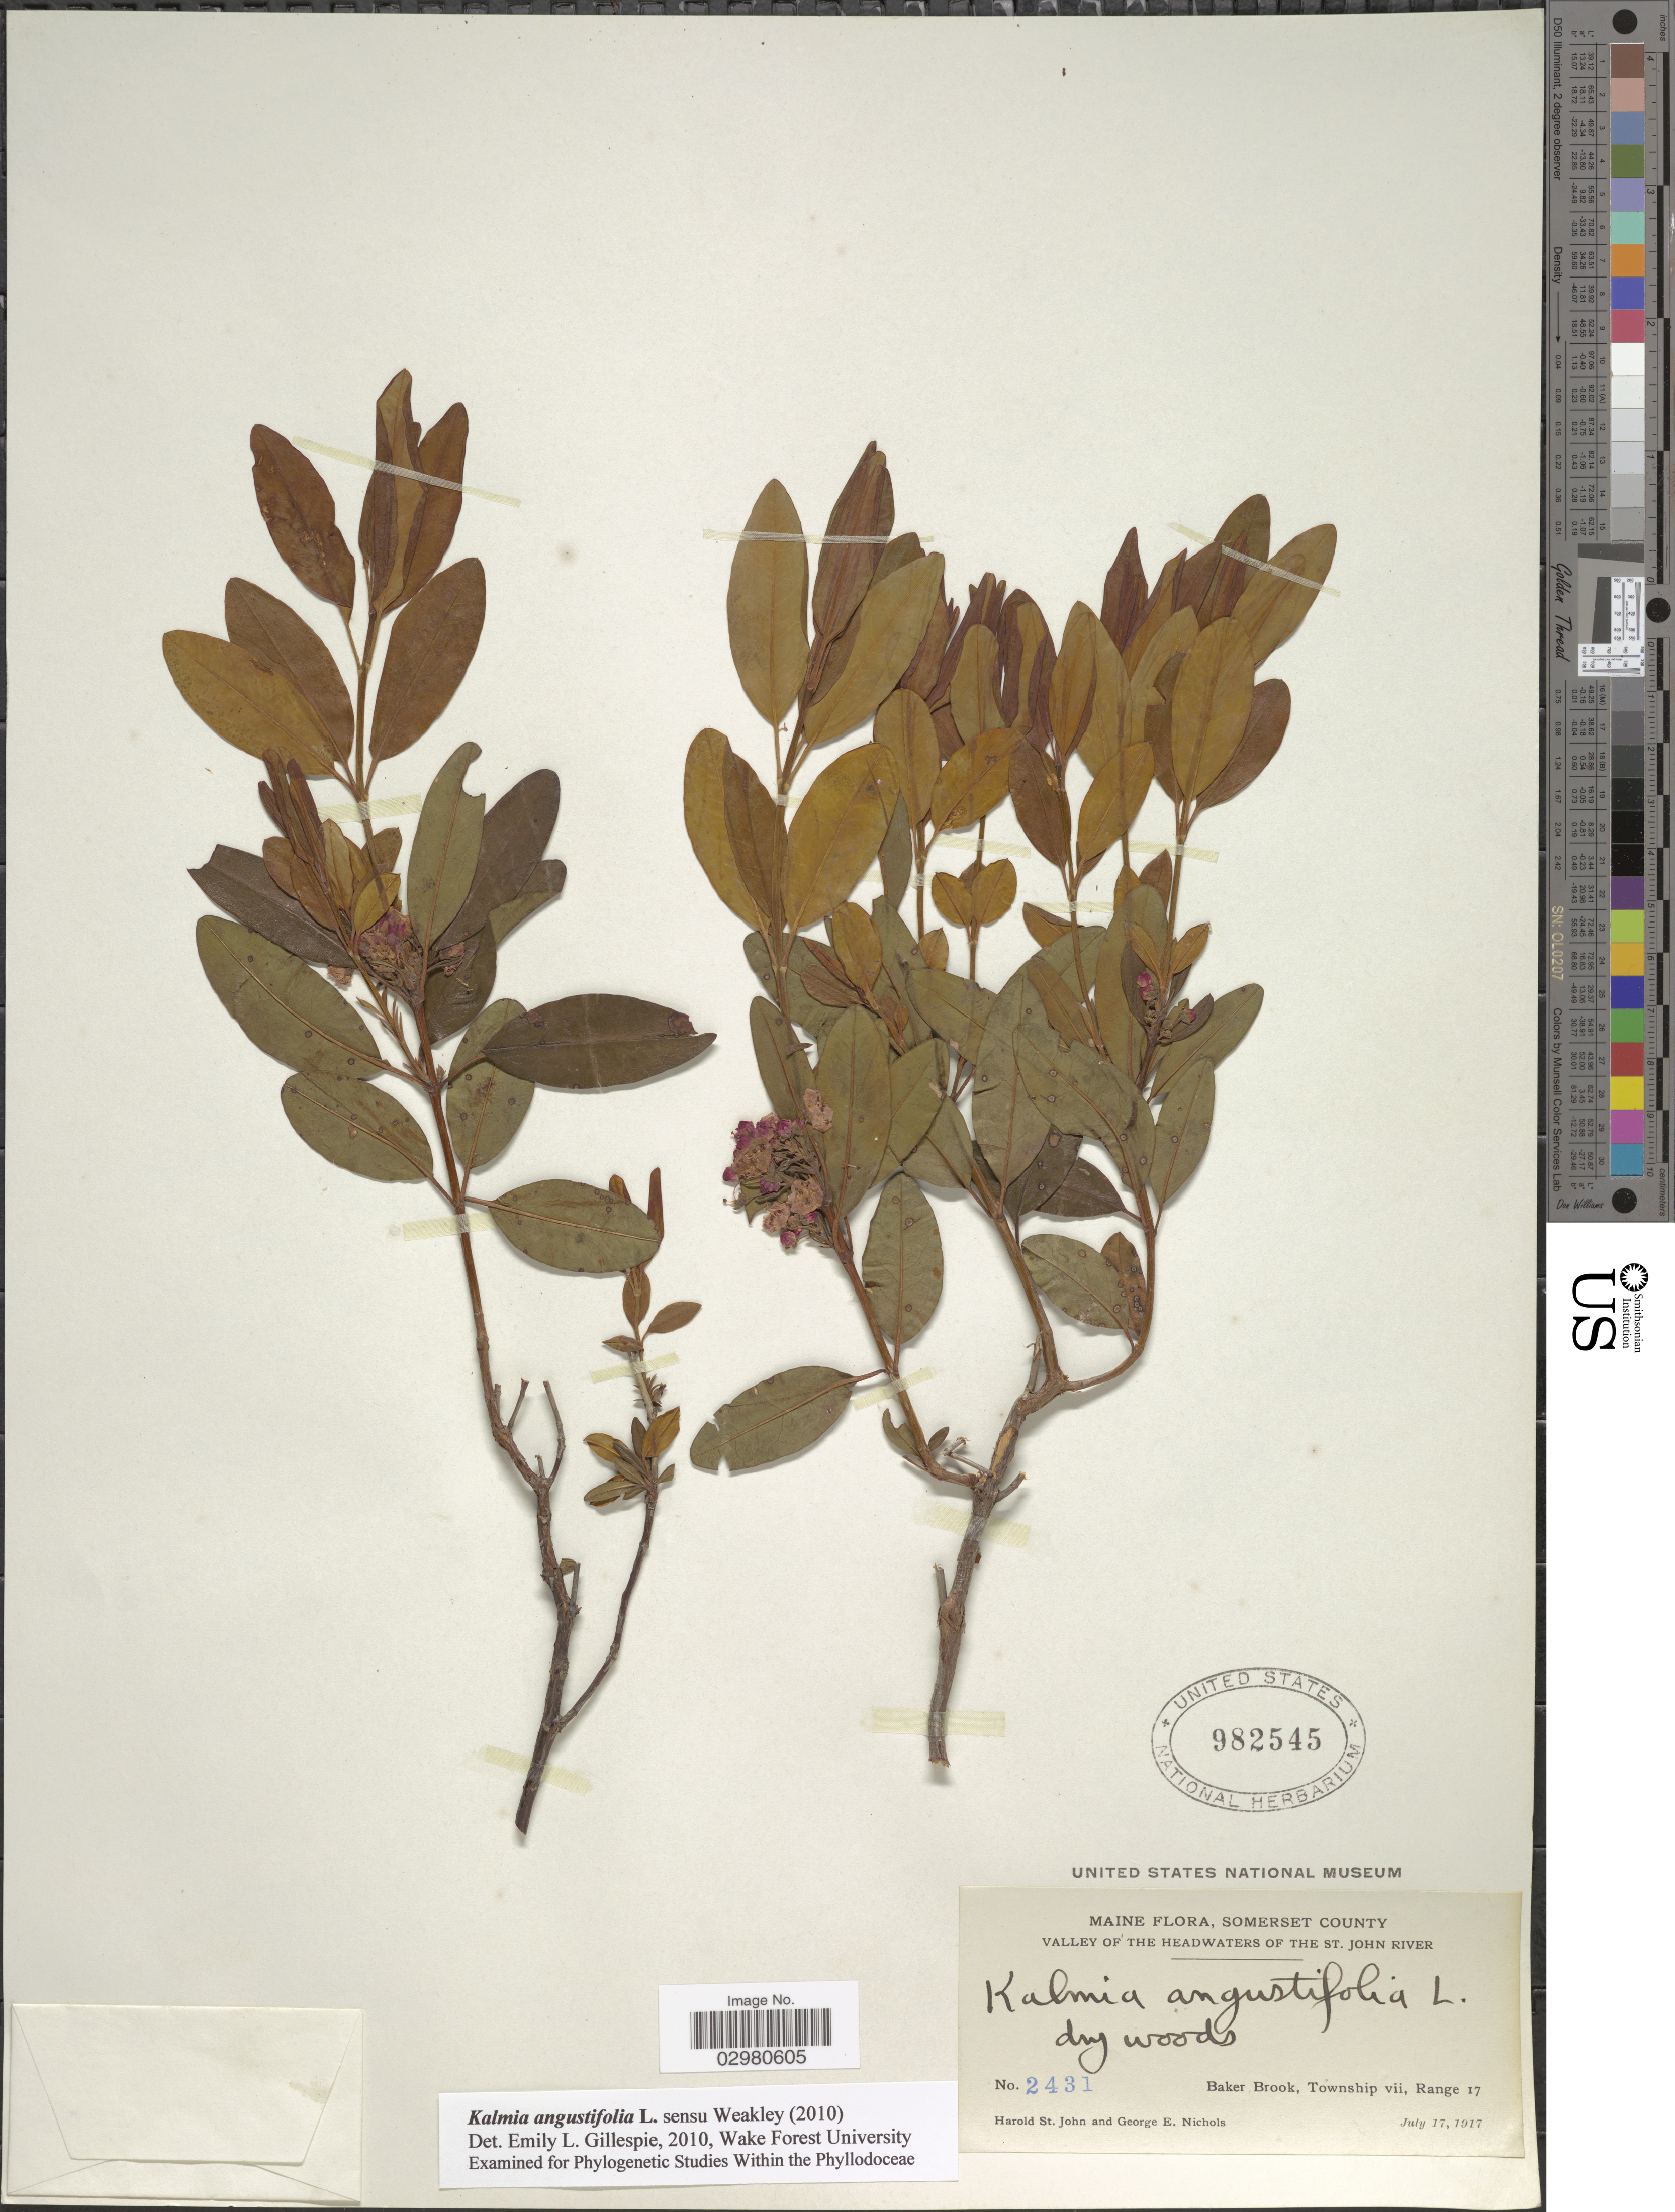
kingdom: Plantae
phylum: Tracheophyta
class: Magnoliopsida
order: Ericales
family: Ericaceae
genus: Kalmia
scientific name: Kalmia angustifolia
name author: L.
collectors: H. St. John & G. E. Nichols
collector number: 2431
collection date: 1917-07-17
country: United States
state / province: Maine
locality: Somerset County. Valley of the Headwaters of the St. John River. Baker Brook, Township vii, Range 17.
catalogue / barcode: US 982545